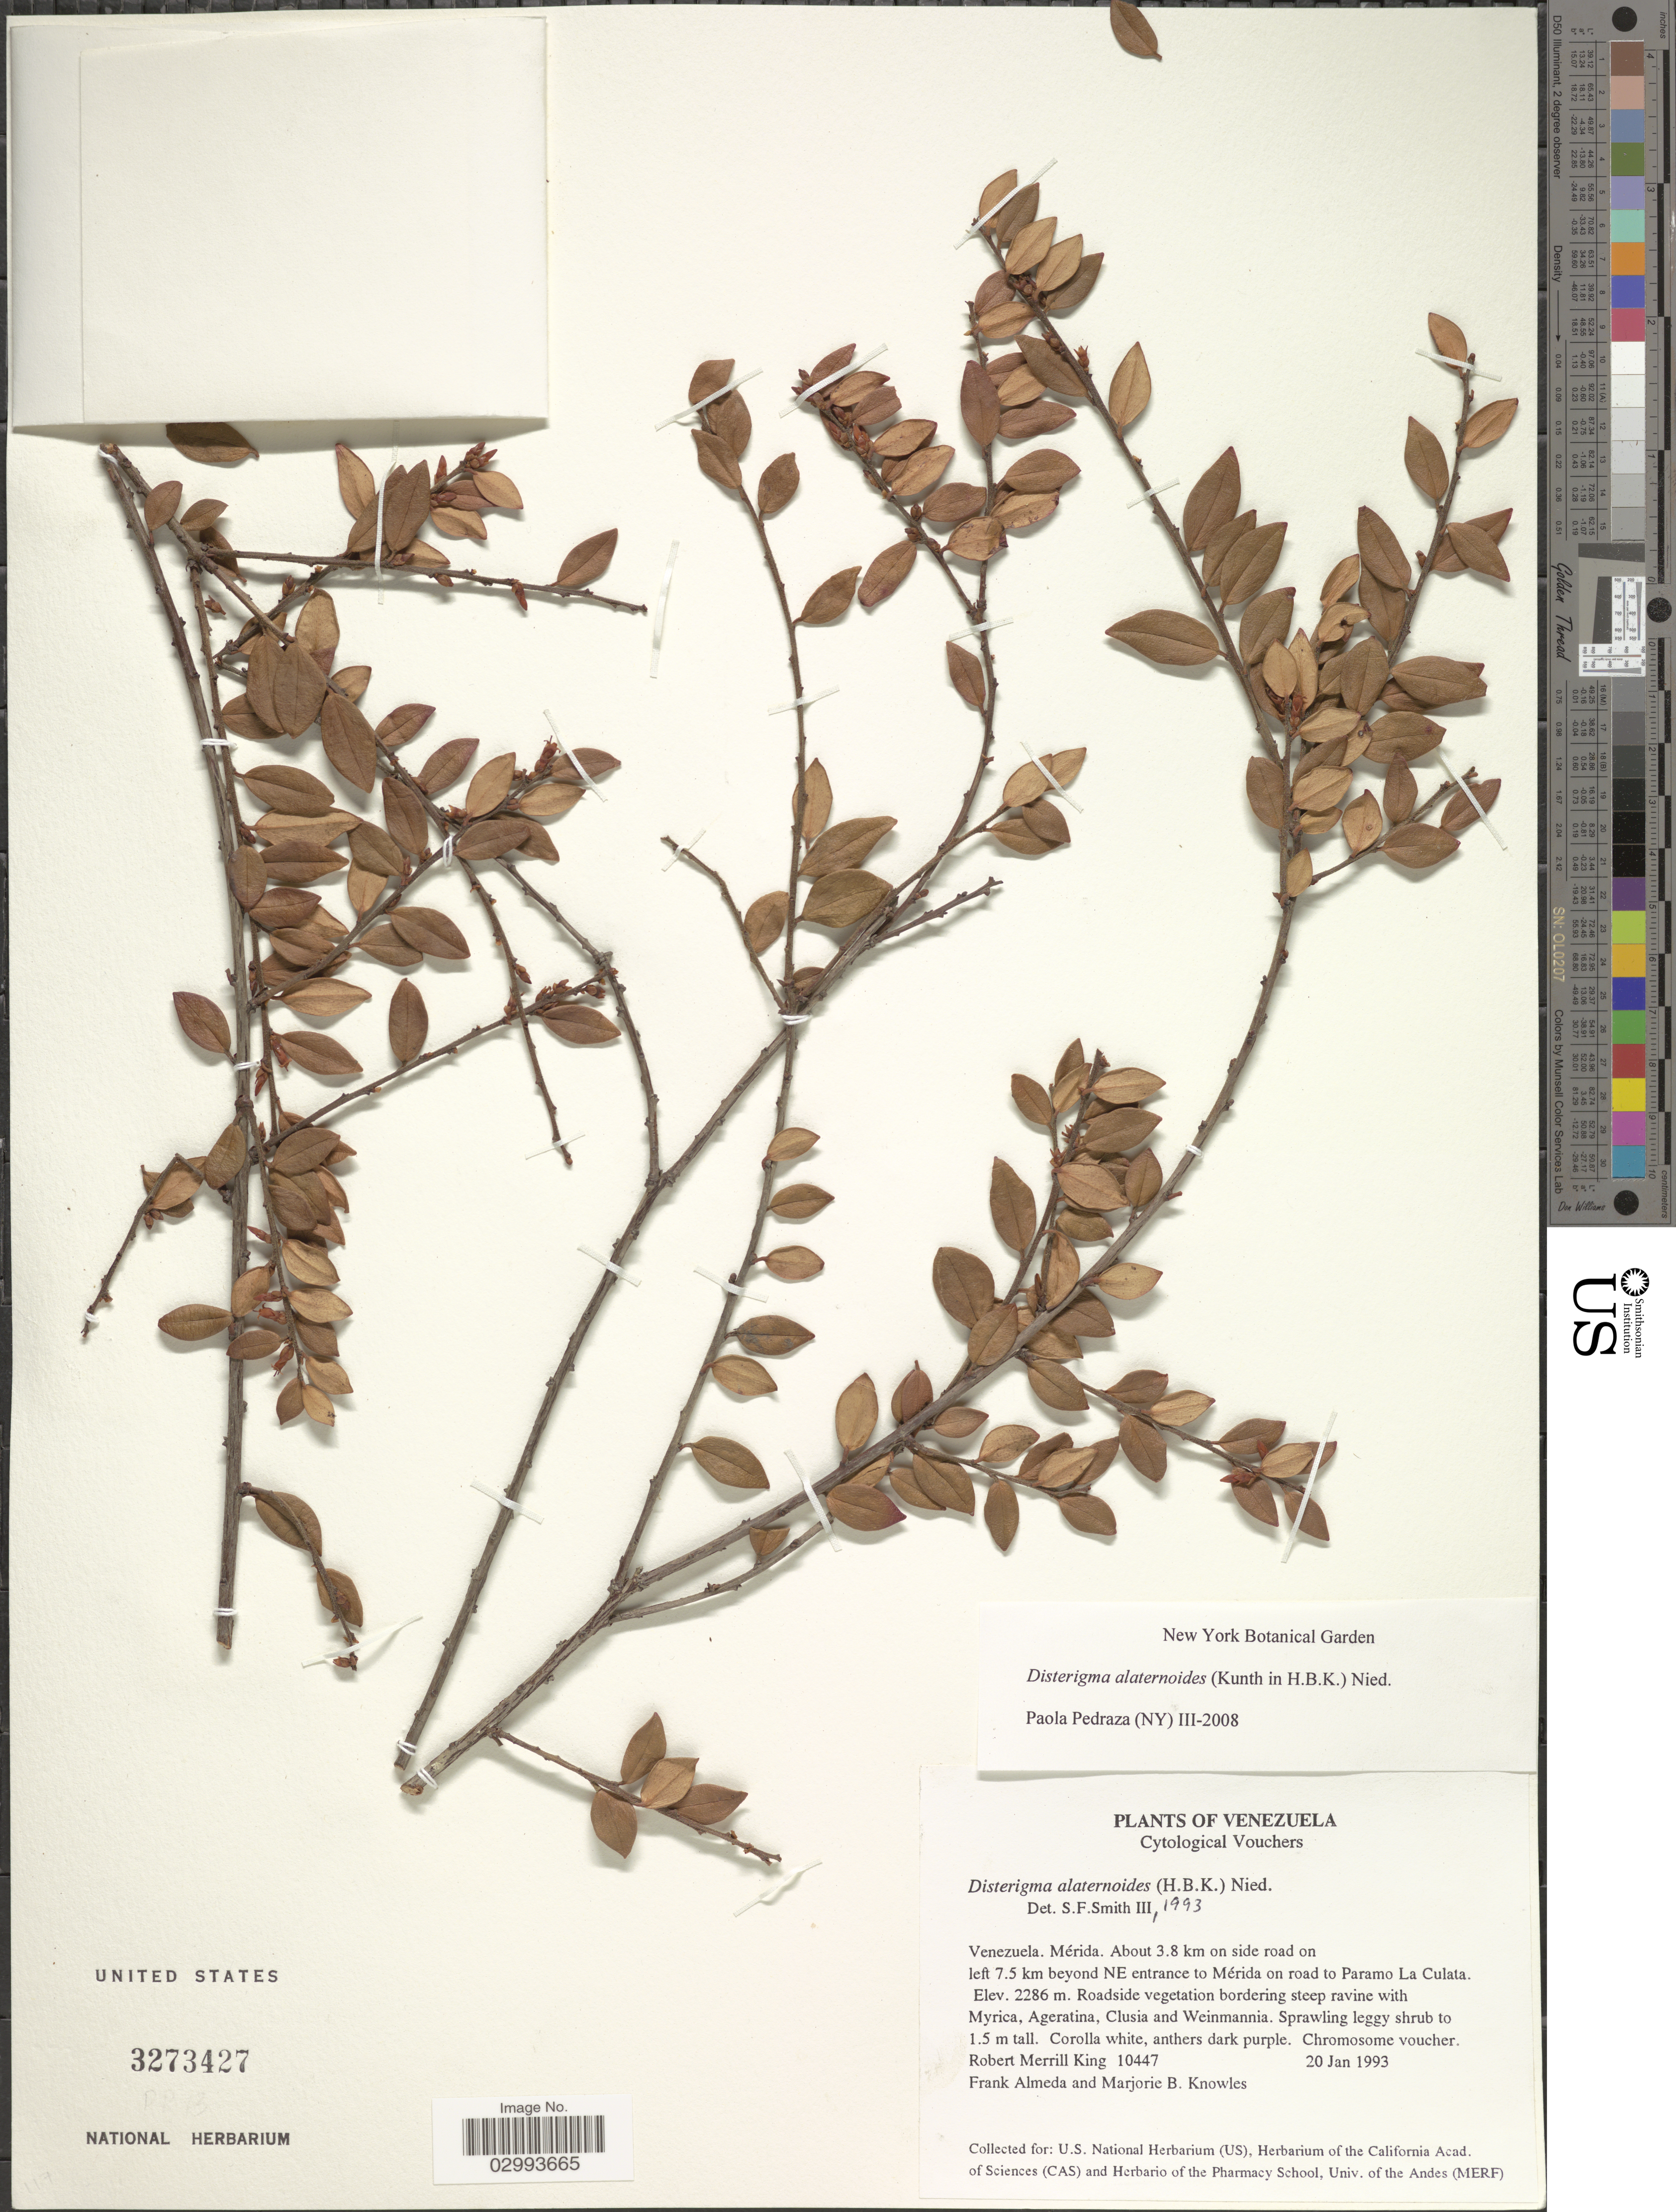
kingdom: Plantae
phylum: Tracheophyta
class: Magnoliopsida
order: Ericales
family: Ericaceae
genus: Disterigma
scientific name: Disterigma alaternoides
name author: (Kunth) Nied.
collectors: R. M. King, F. Almeda & M. B. Knowles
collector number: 10447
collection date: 1993-01-20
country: Venezuela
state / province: Mérida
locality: About 3.8 km on side road on left 7.5 km beyond NE entrance to Mérida on road to Paramo La Culata.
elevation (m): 2286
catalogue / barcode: US 3273427